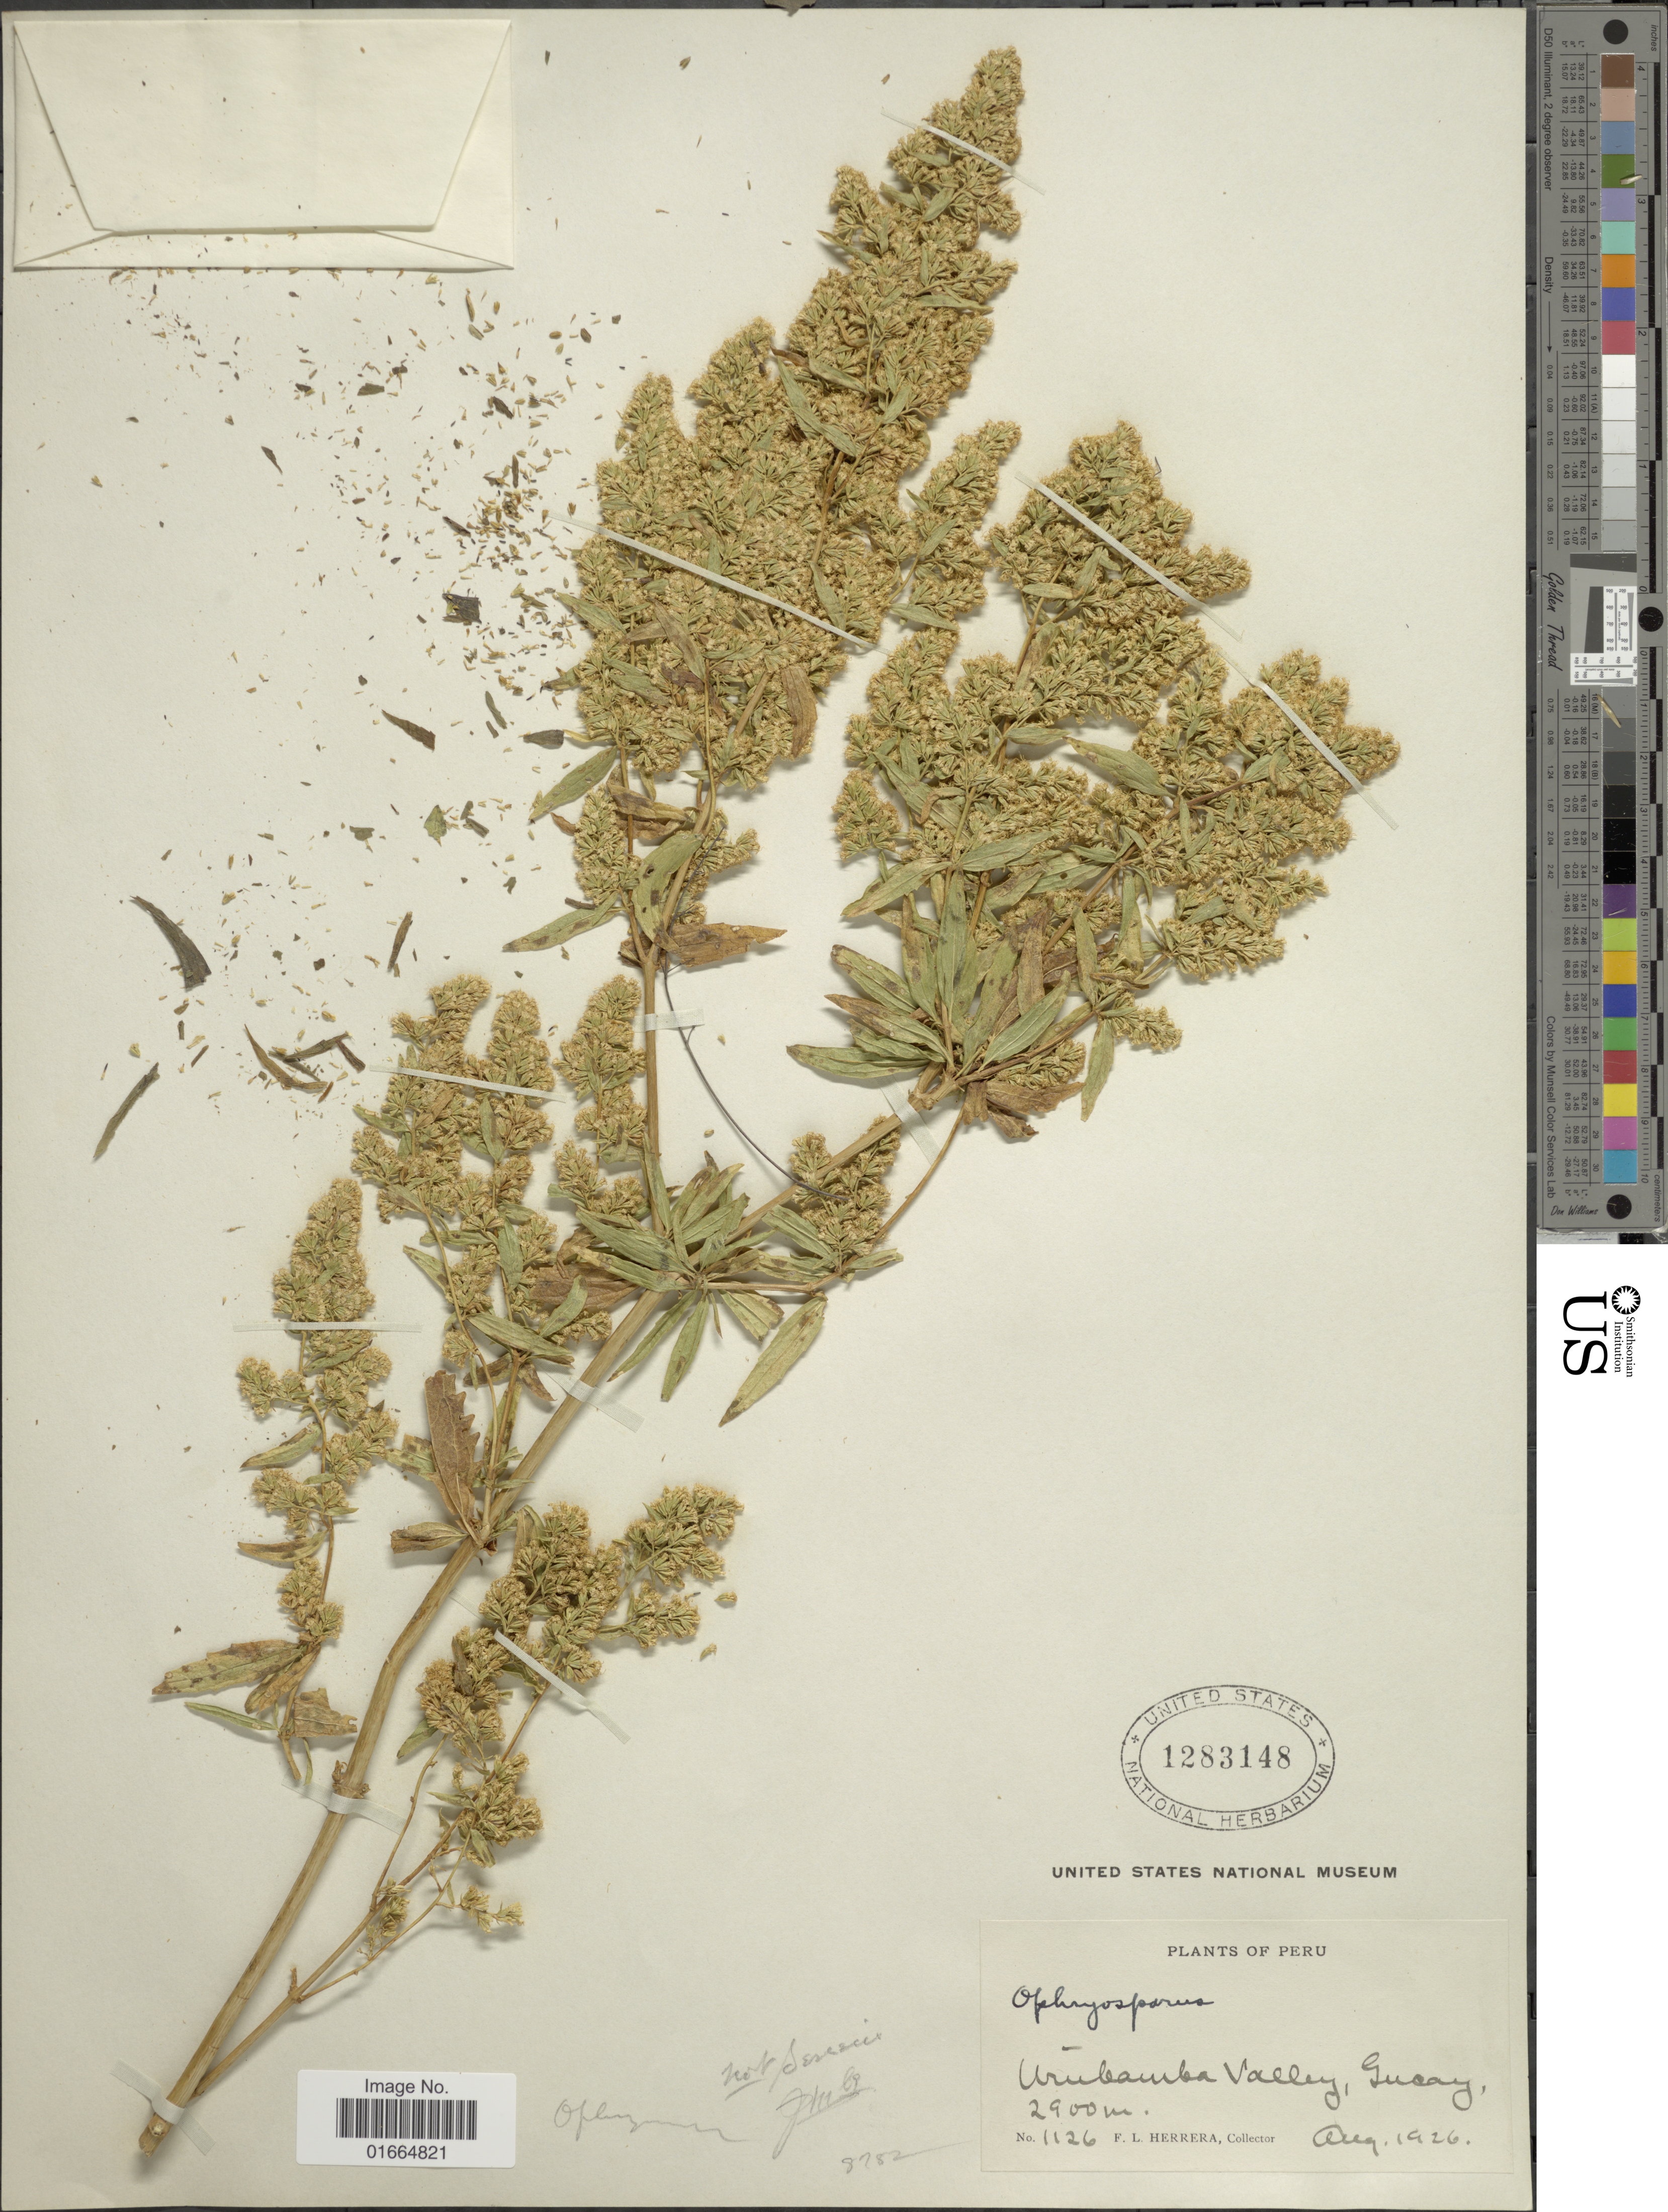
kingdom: Plantae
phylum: Tracheophyta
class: Magnoliopsida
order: Asterales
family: Asteraceae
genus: Ophryosporus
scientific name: Ophryosporus peruvianus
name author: (J.F. Gmel.) R.M. King & H. Rob.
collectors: F. L. Herrera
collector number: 1126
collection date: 1926-08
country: Peru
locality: Urubamba Valley, Gucay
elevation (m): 2900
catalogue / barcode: US 1283148